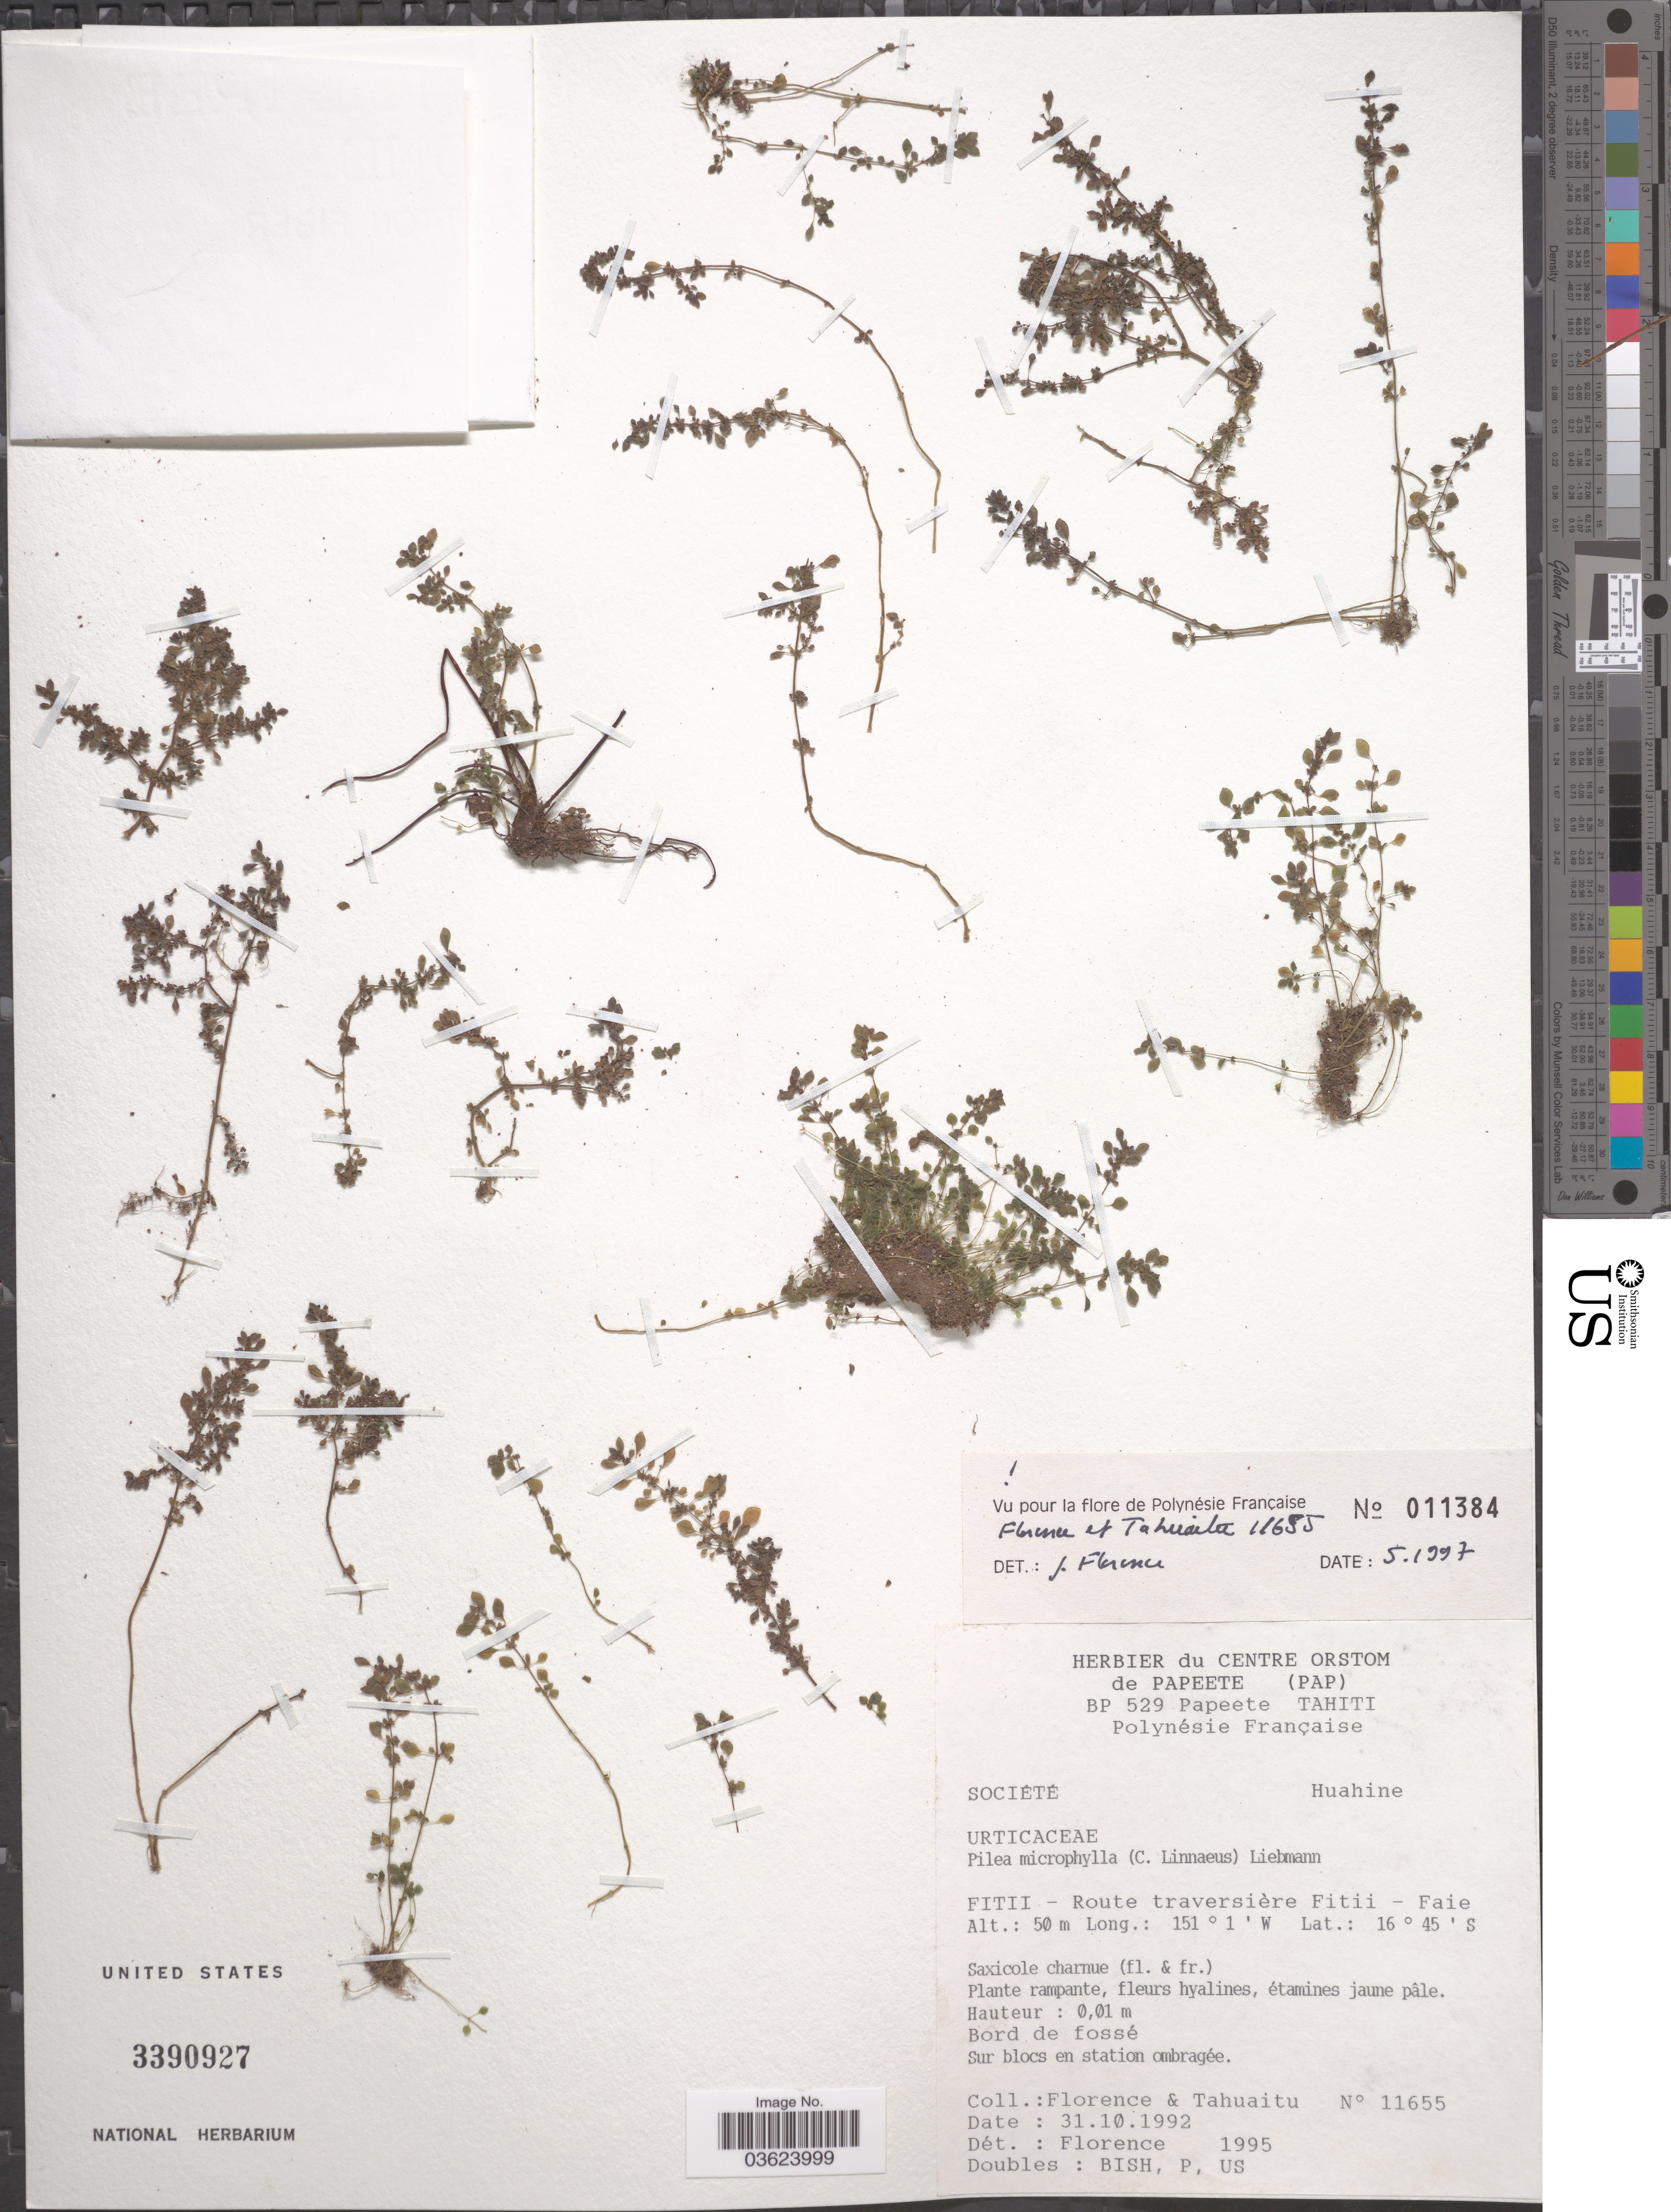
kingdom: Plantae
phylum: Tracheophyta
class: Magnoliopsida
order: Rosales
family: Urticaceae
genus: Pilea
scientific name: Pilea microphylla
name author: (L.) Liebm.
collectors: -. Florence & -. Tahuaitu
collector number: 11655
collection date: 1992-10-31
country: French Polynesia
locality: BP 529 Papeete Tahiti. Fitii- Route traversière Fitii-Faie.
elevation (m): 50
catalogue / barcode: US 3390927